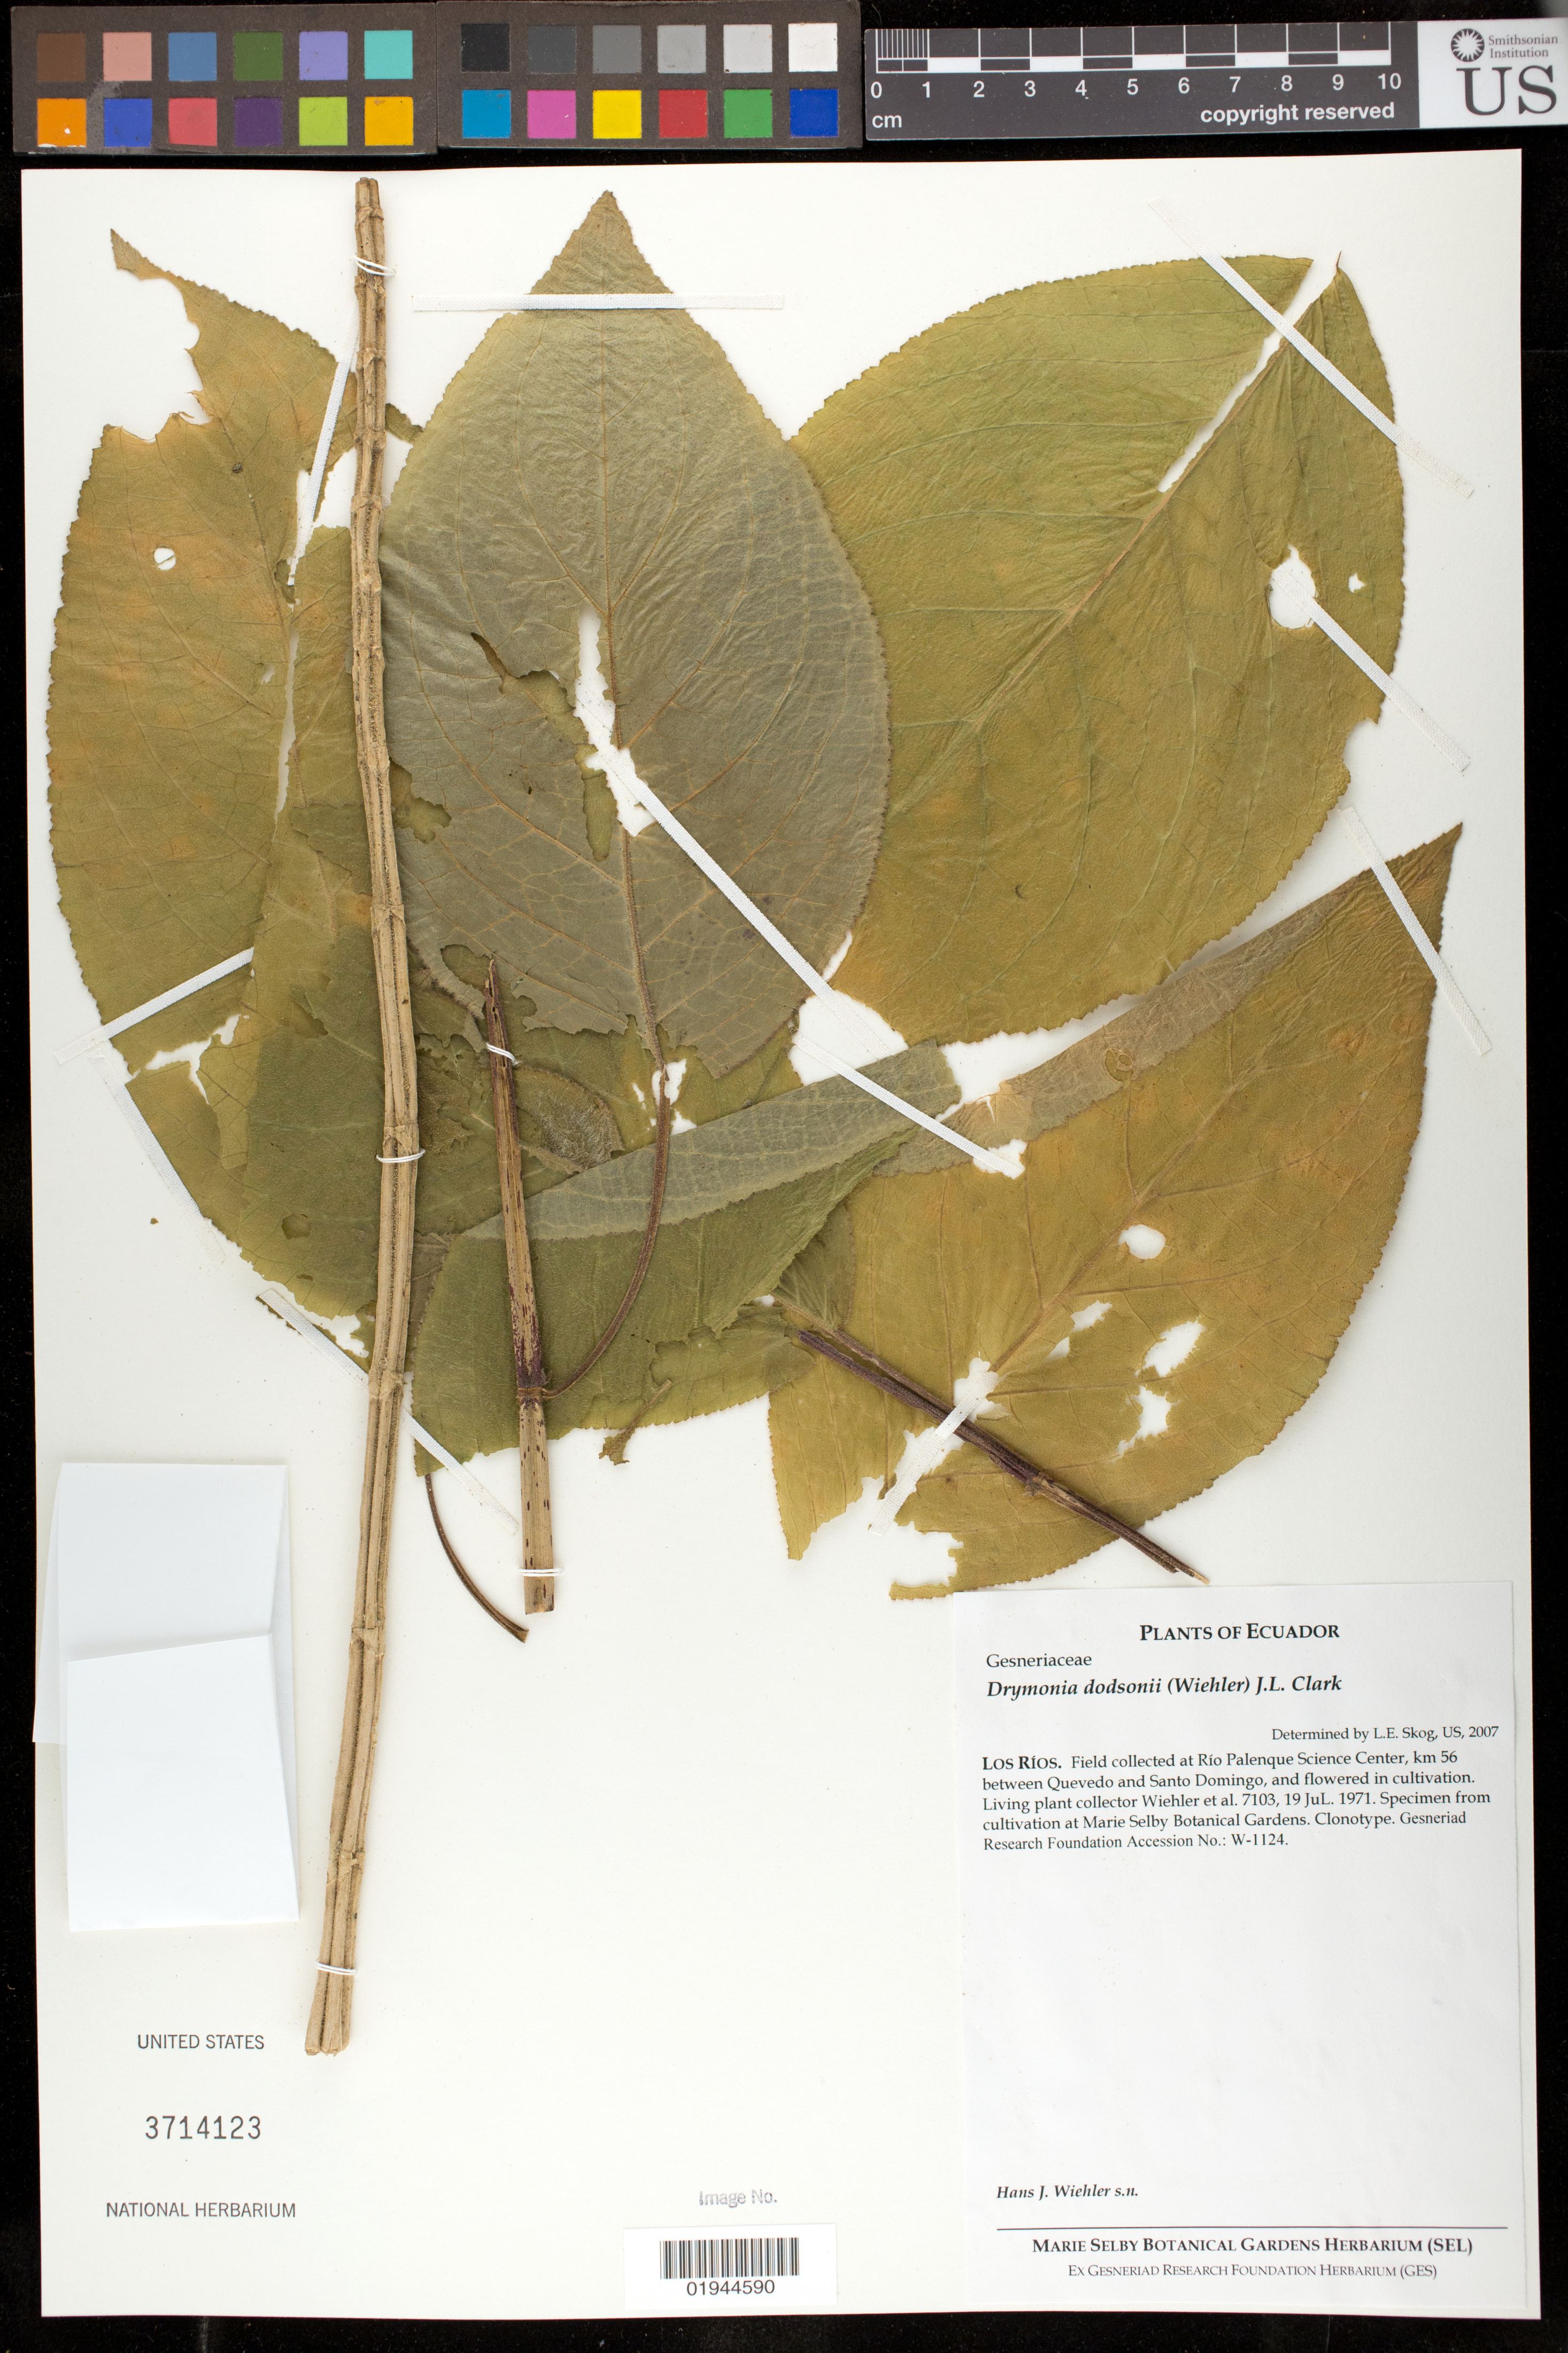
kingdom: Plantae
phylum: Tracheophyta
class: Magnoliopsida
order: Lamiales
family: Gesneriaceae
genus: Drymonia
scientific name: Drymonia dodsonii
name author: (Wiehler) J.L. Clark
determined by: Skog, Laurence E.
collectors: H. J. Wiehler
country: United States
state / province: Florida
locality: Marie Selby Botanical Gardens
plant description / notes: Field collected at Rio Palenque Science Center, km 56 between Quevedo and Santo Domingo, and flowered in cultivation. Living plant collector Wiehler et al. 7103, 19 Jul. 1971.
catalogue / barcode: US 3714123